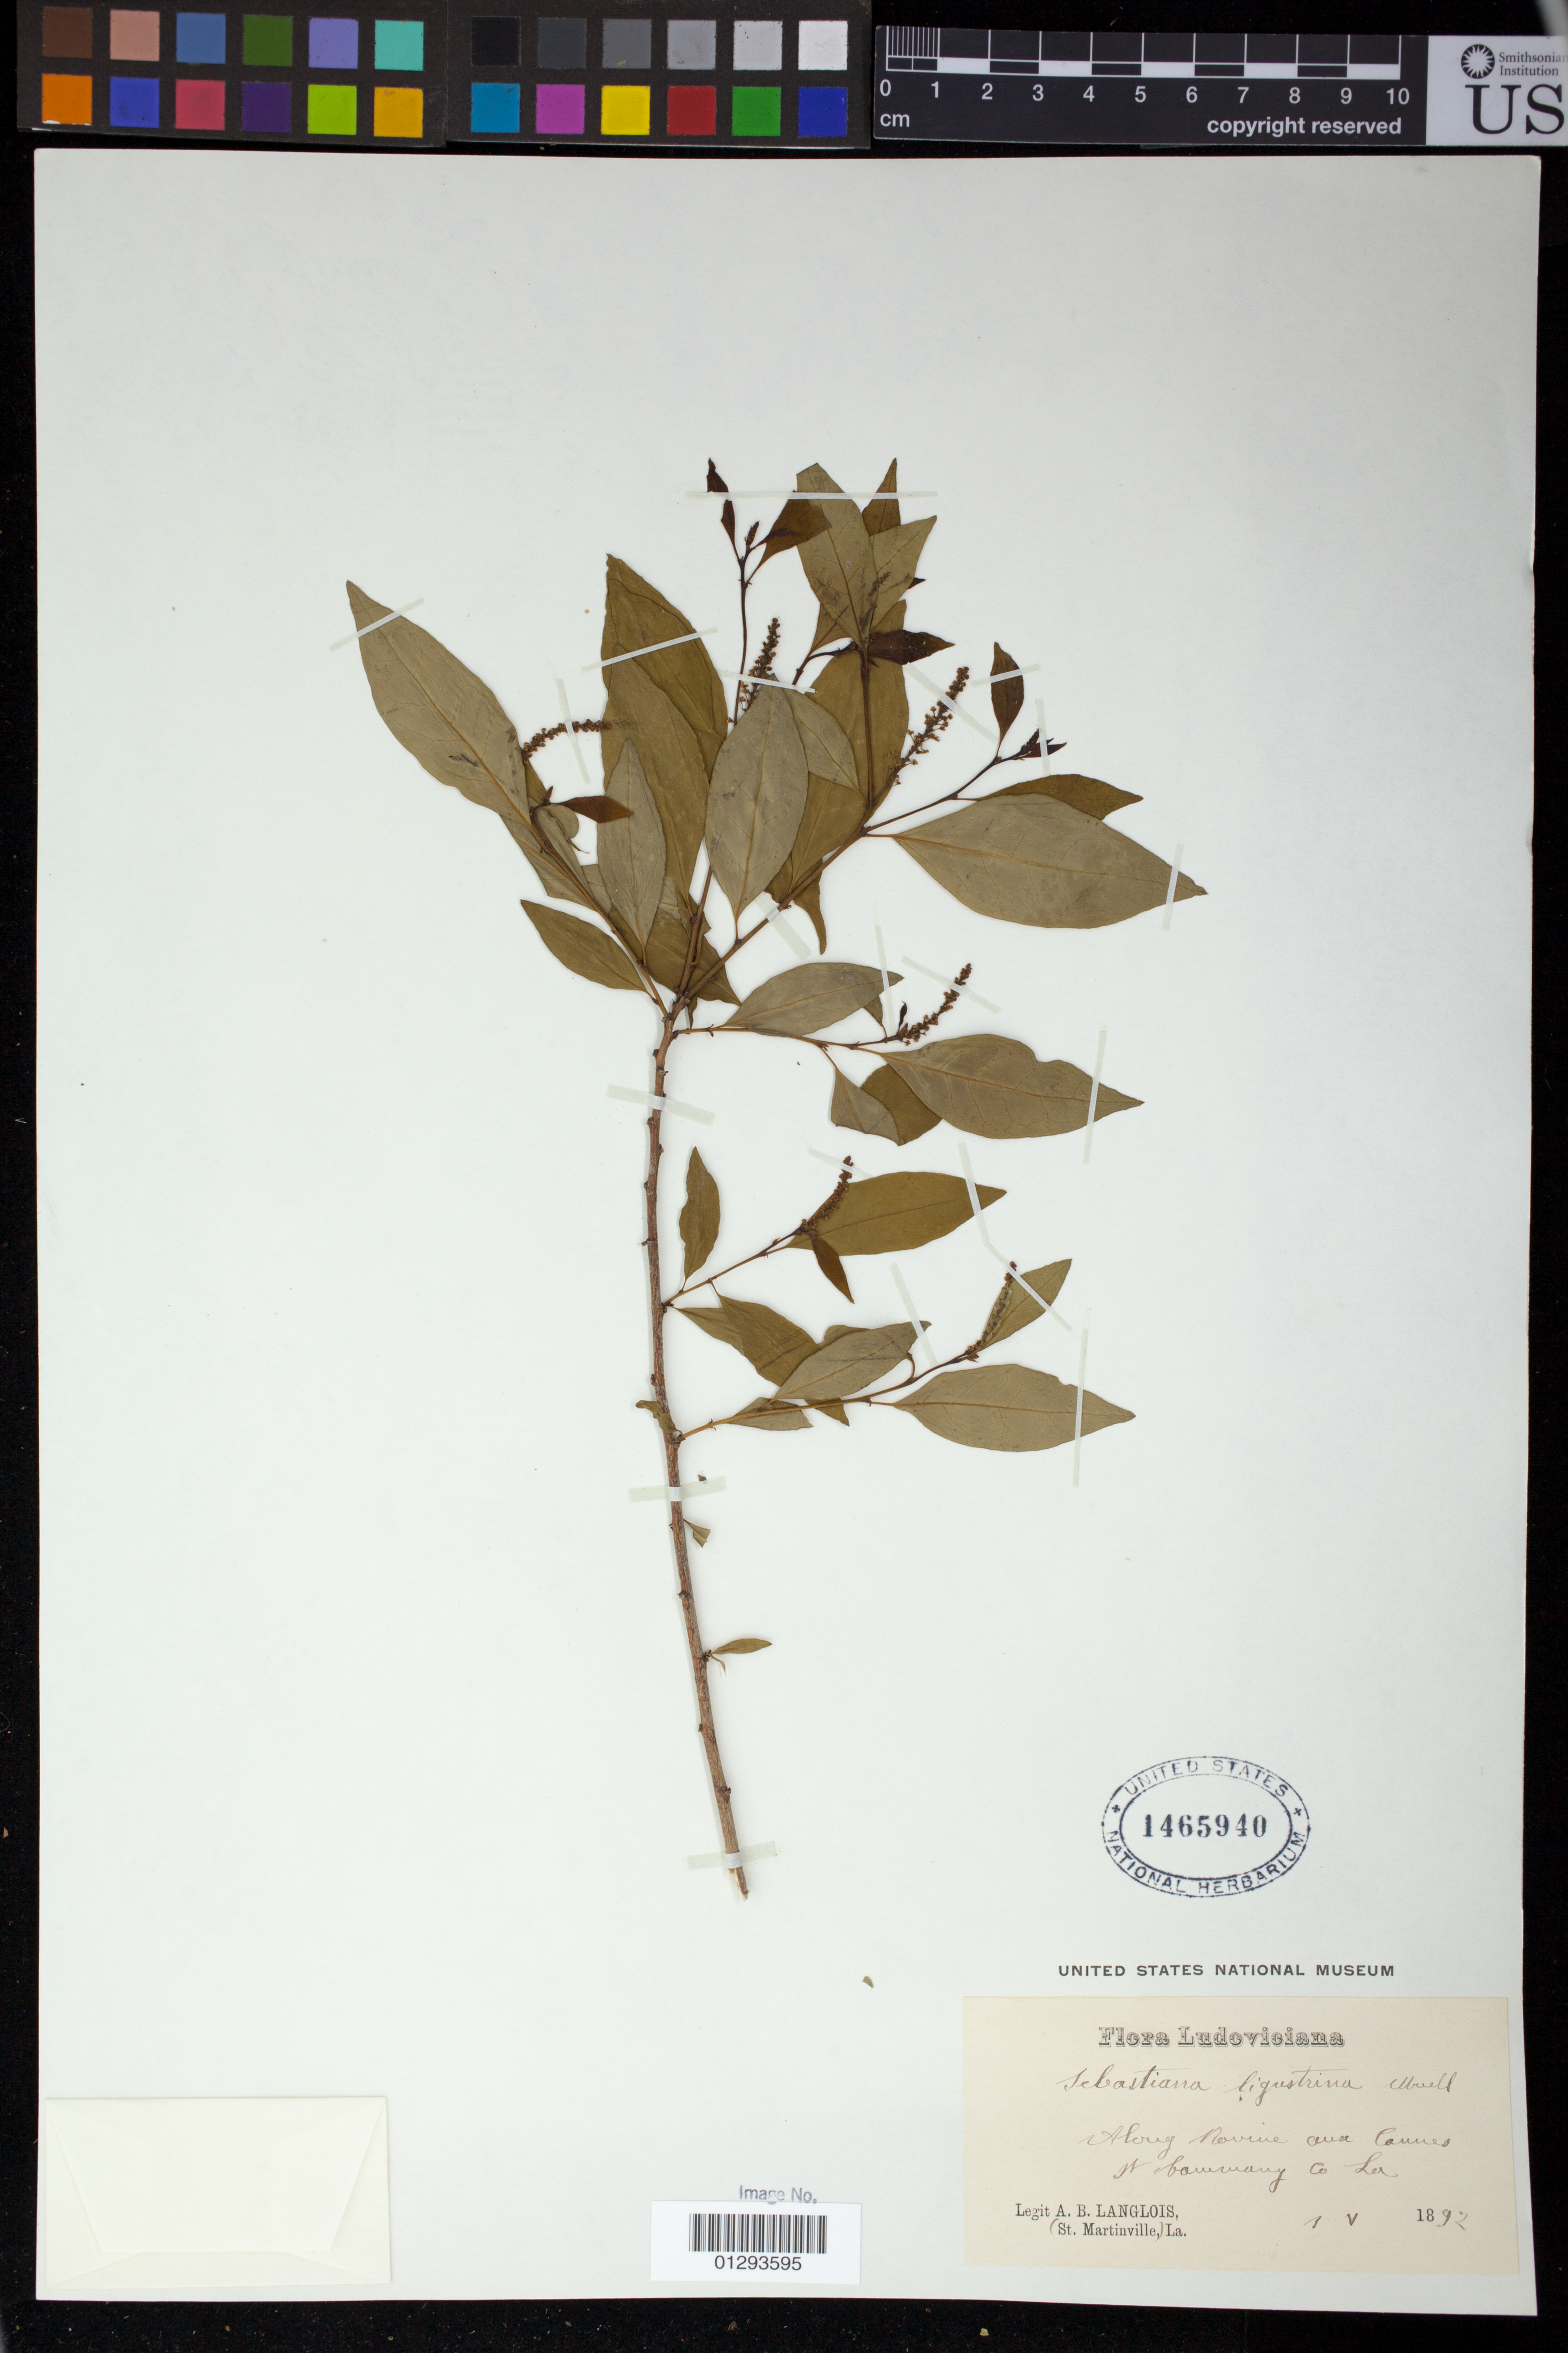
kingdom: Plantae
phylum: Tracheophyta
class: Magnoliopsida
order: Malpighiales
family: Euphorbiaceae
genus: Sebastiania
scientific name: Sebastiania fruticosa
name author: (Bartram) Fernald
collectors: A. B. Langlois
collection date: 1892-05-01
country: United States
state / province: Louisiana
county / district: Saint Tammany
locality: Along Ravine aux Cannes,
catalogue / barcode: US 1465940